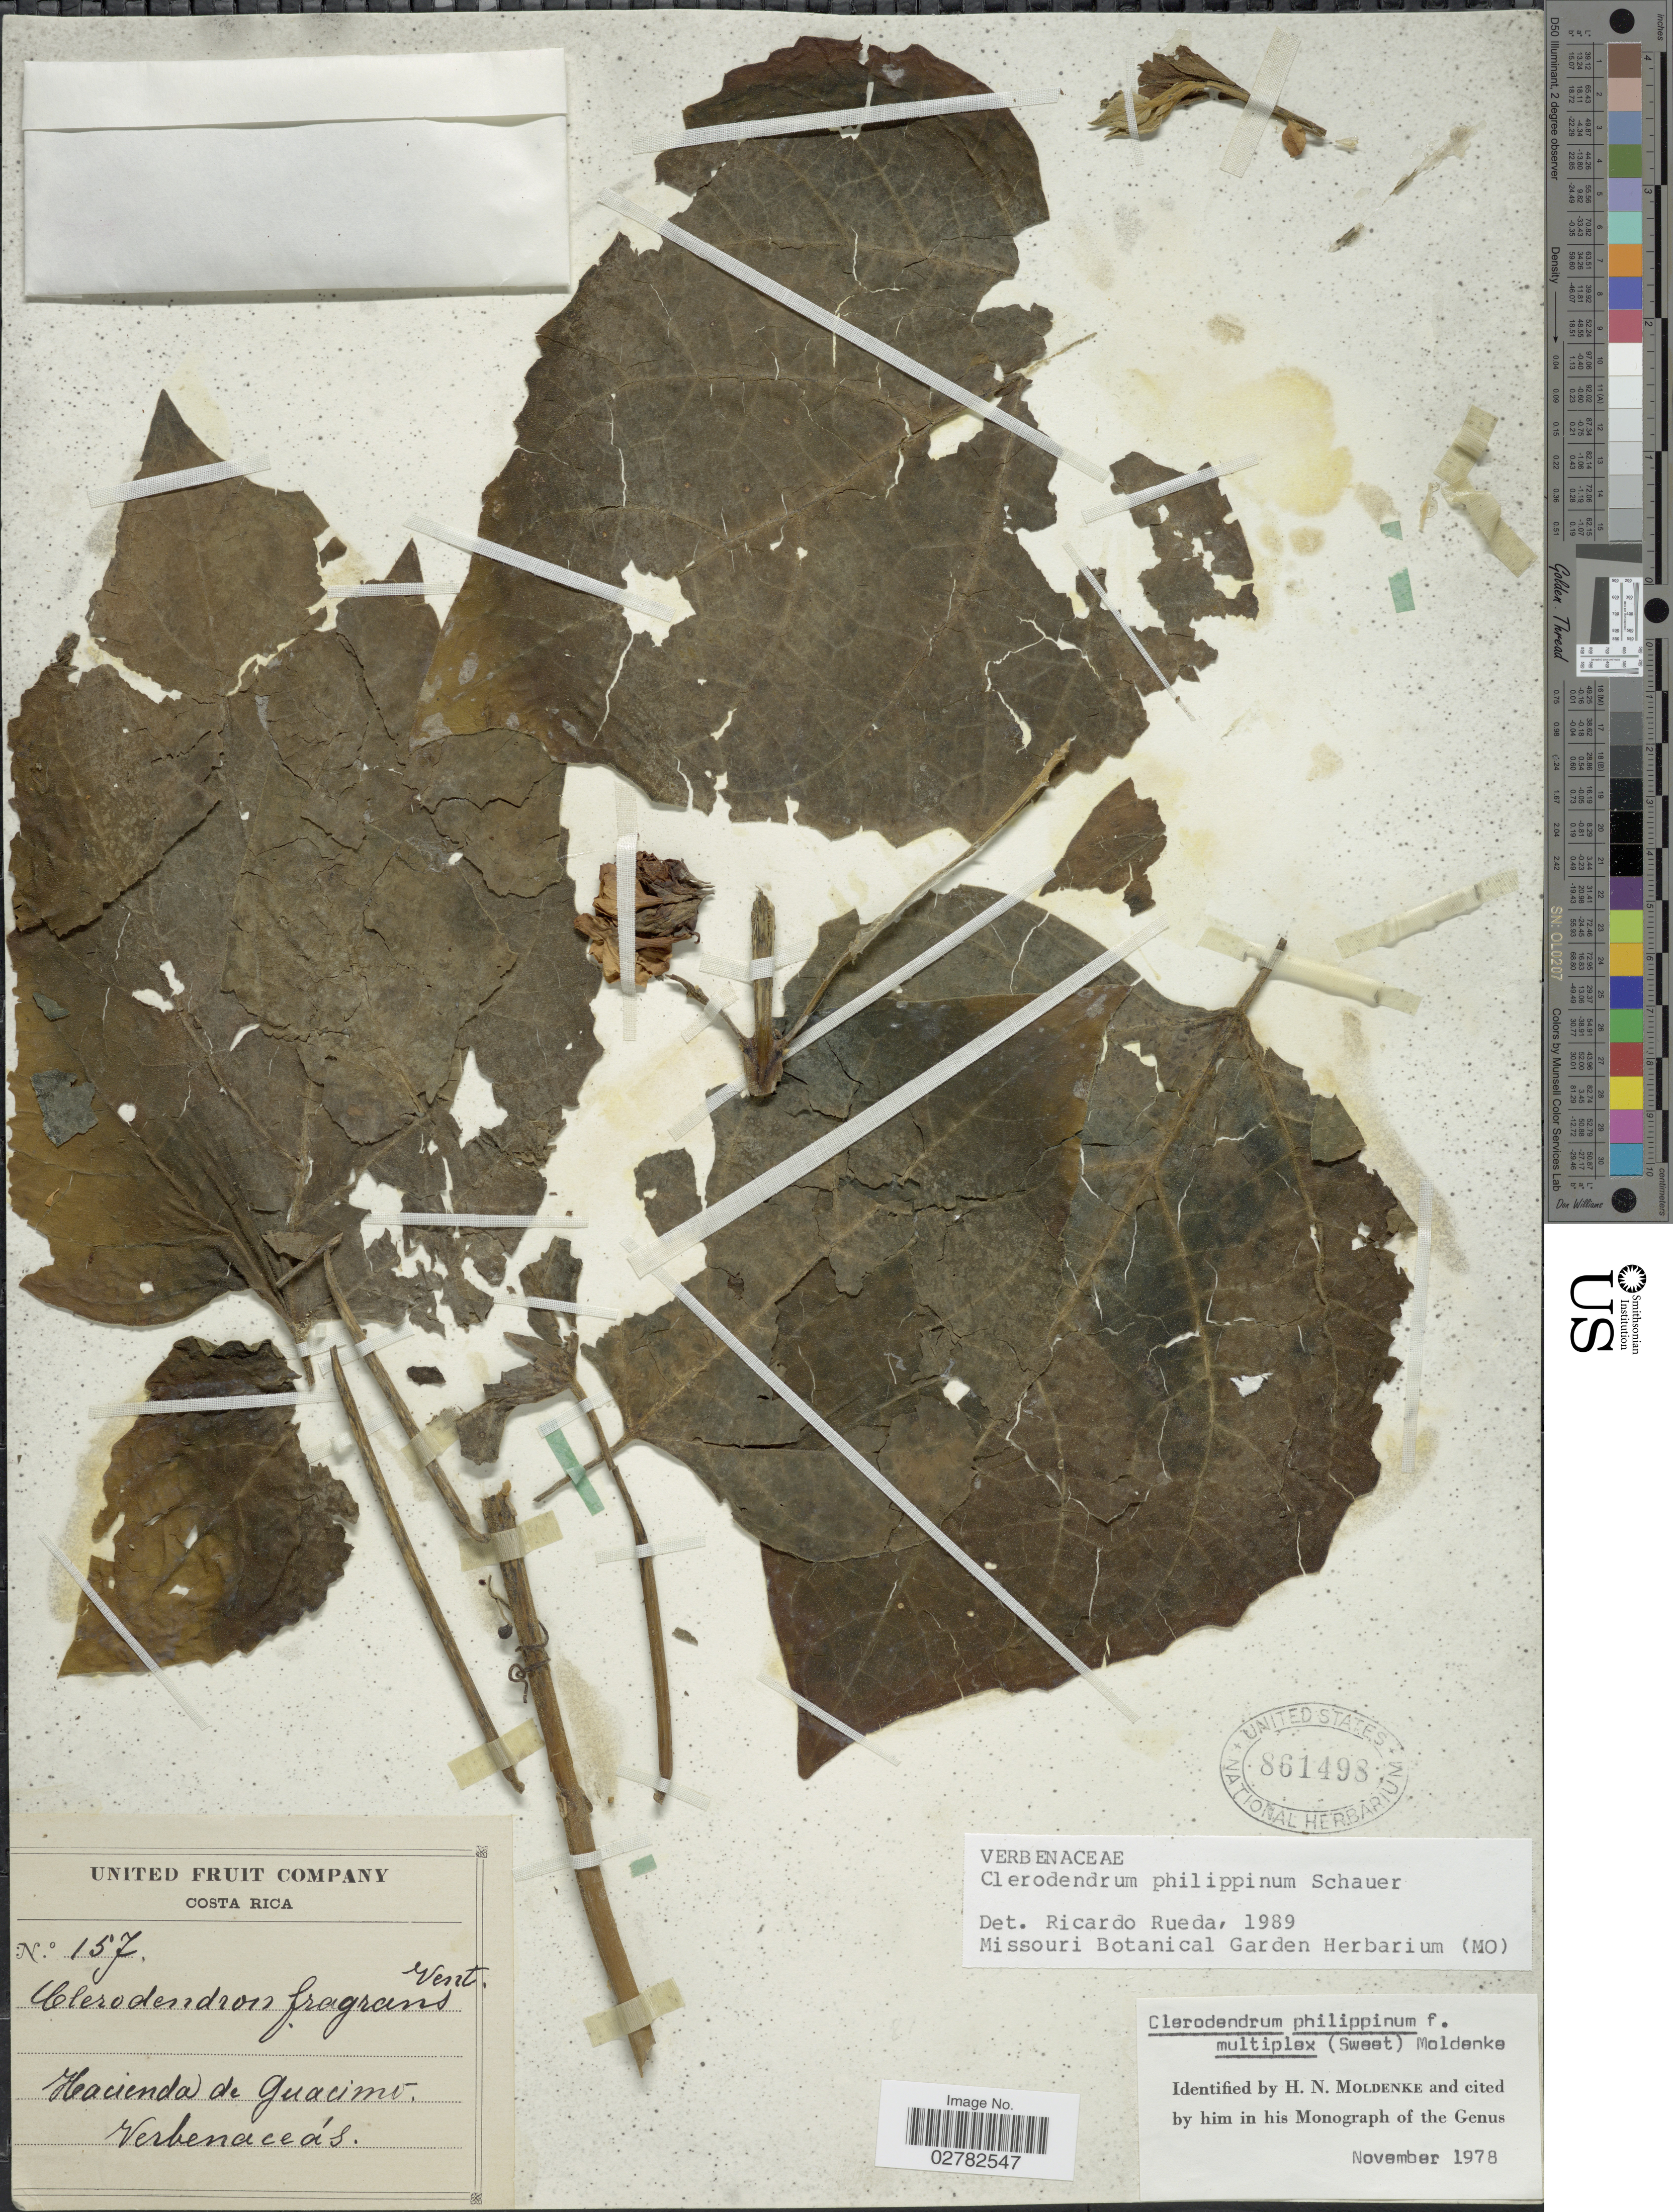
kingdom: Plantae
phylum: Tracheophyta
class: Magnoliopsida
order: Lamiales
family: Lamiaceae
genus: Clerodendrum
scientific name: Clerodendrum philippinum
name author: Schauer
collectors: United Fruit Company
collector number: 157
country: Costa Rica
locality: Hacienda de Guacimo.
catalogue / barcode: US 861498